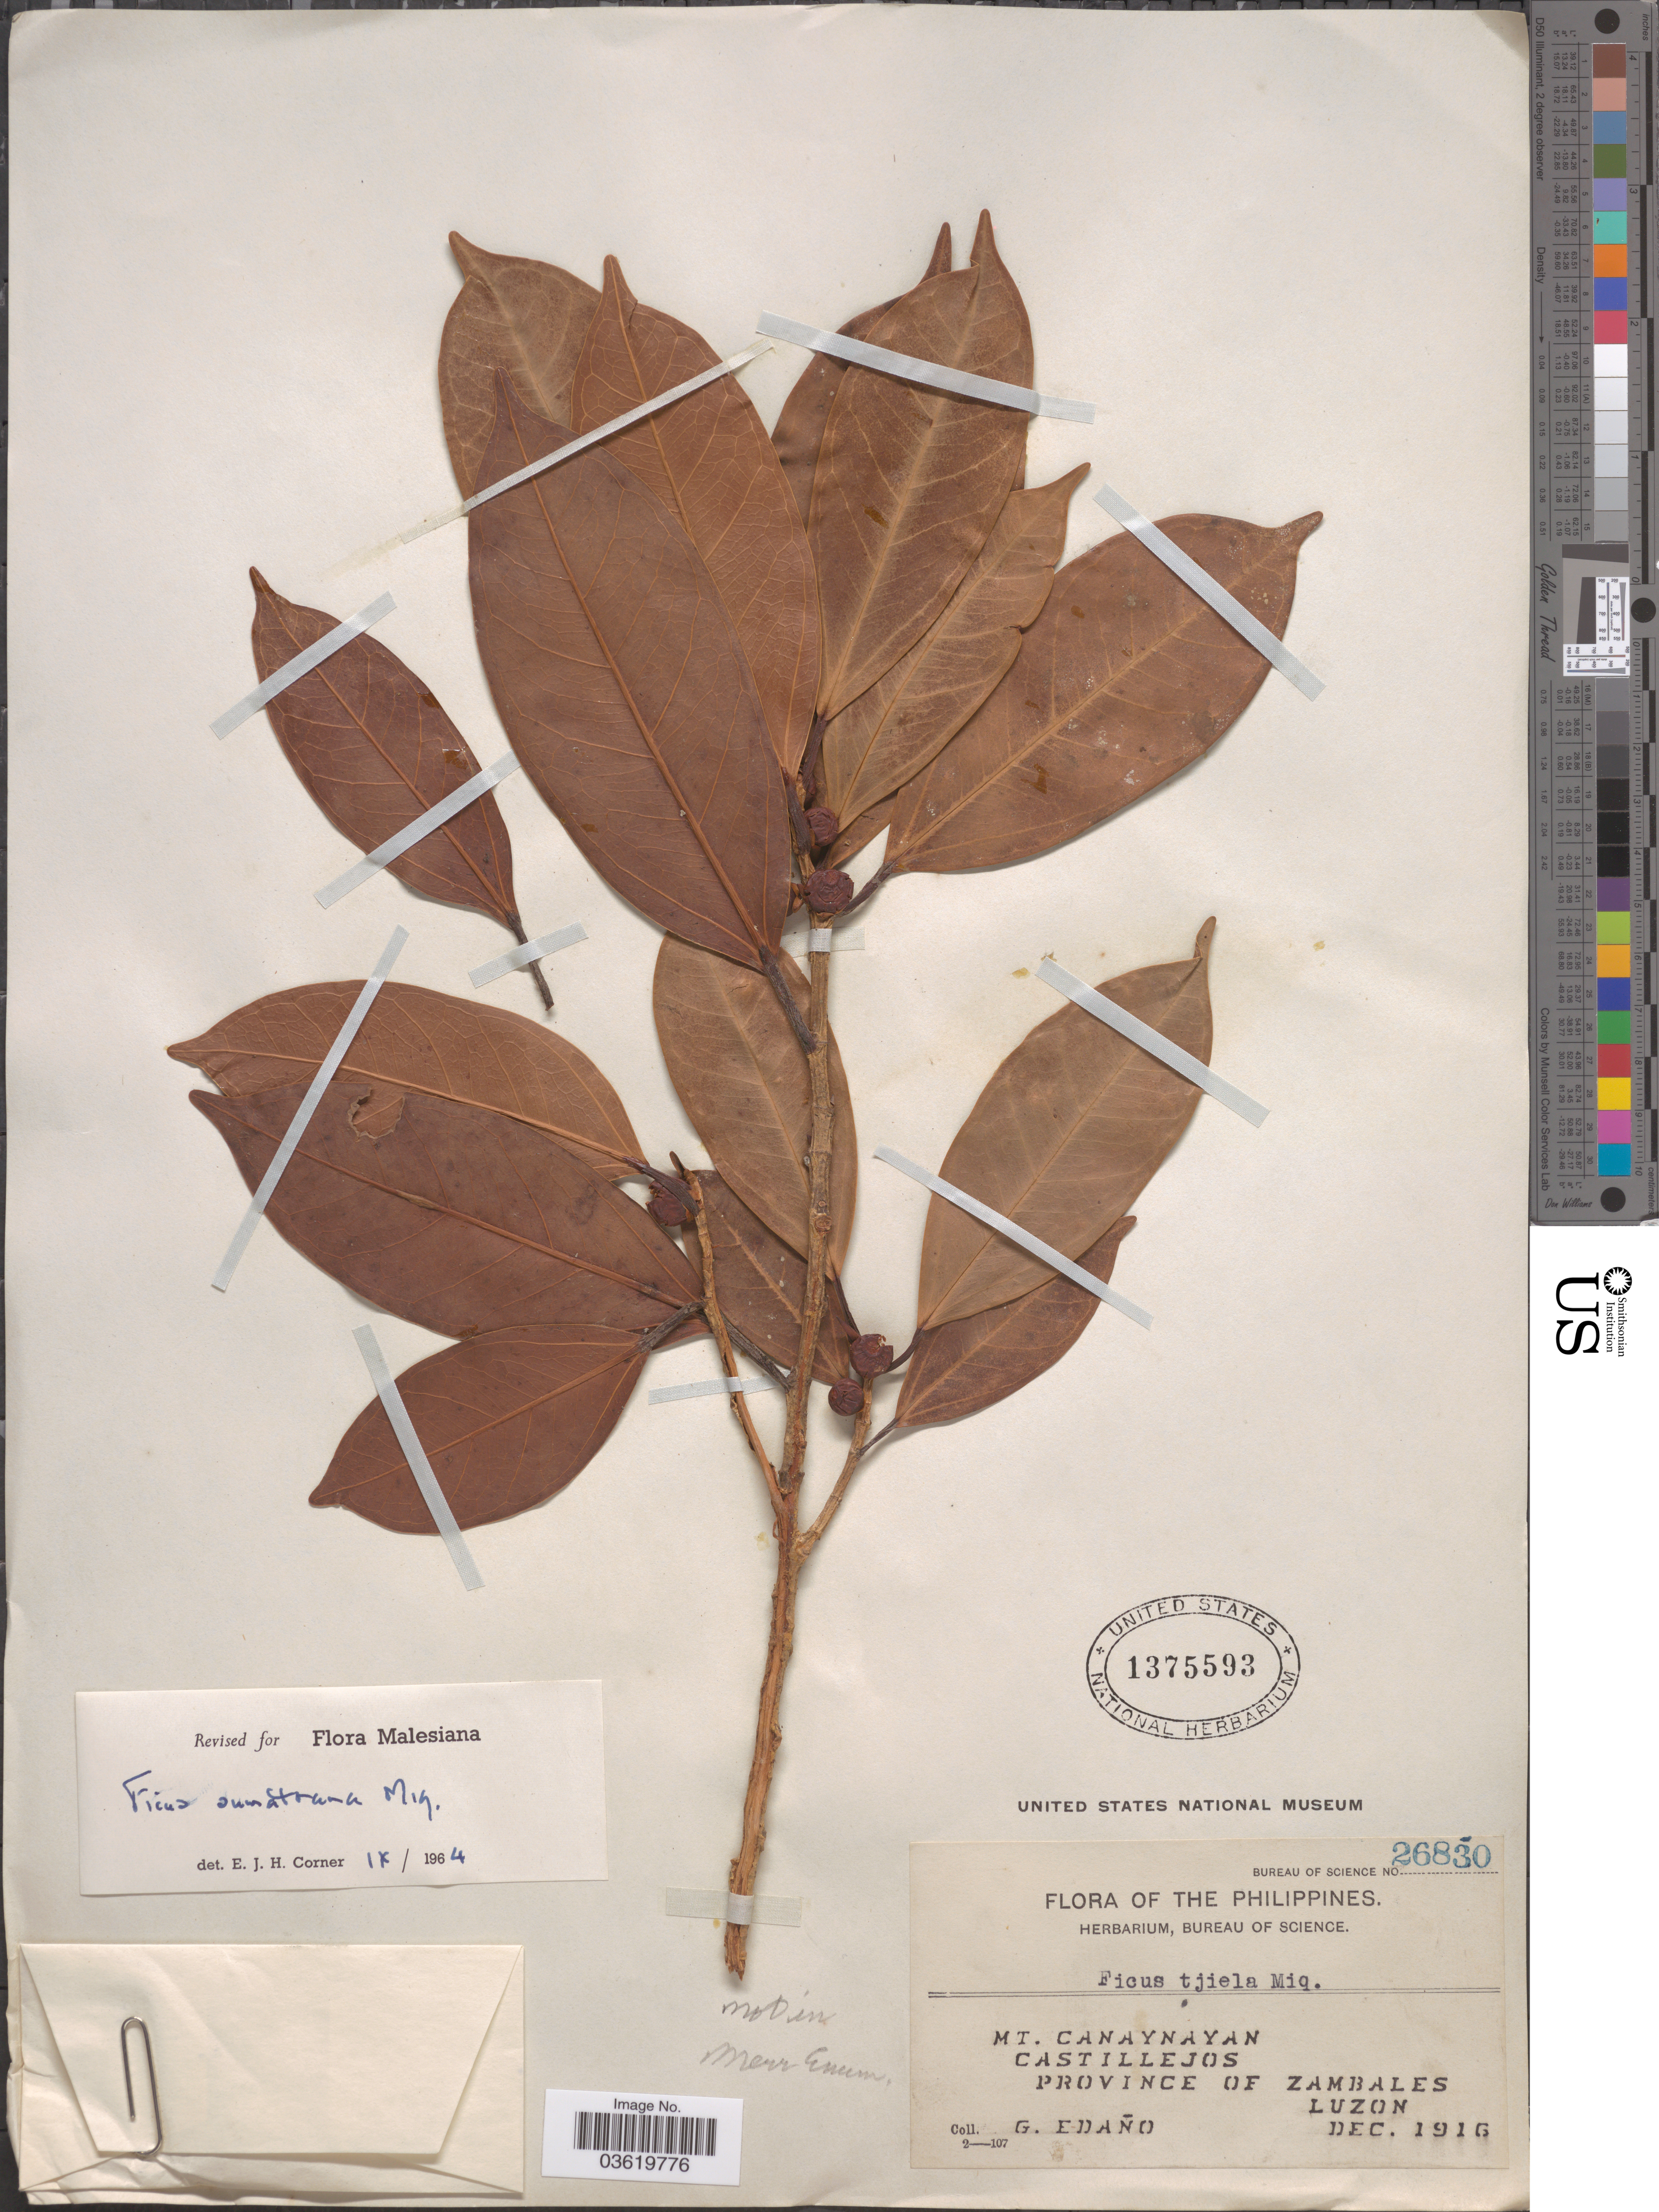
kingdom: Plantae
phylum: Tracheophyta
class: Magnoliopsida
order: Rosales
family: Moraceae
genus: Ficus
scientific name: Ficus sumatrana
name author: Miq.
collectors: G. Edaño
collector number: Bureau of Science 26830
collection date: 1916-12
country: Philippines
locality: Mt. Canaynayan. Castillejos. Province of Zambales. Luzon.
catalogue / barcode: US 1375593